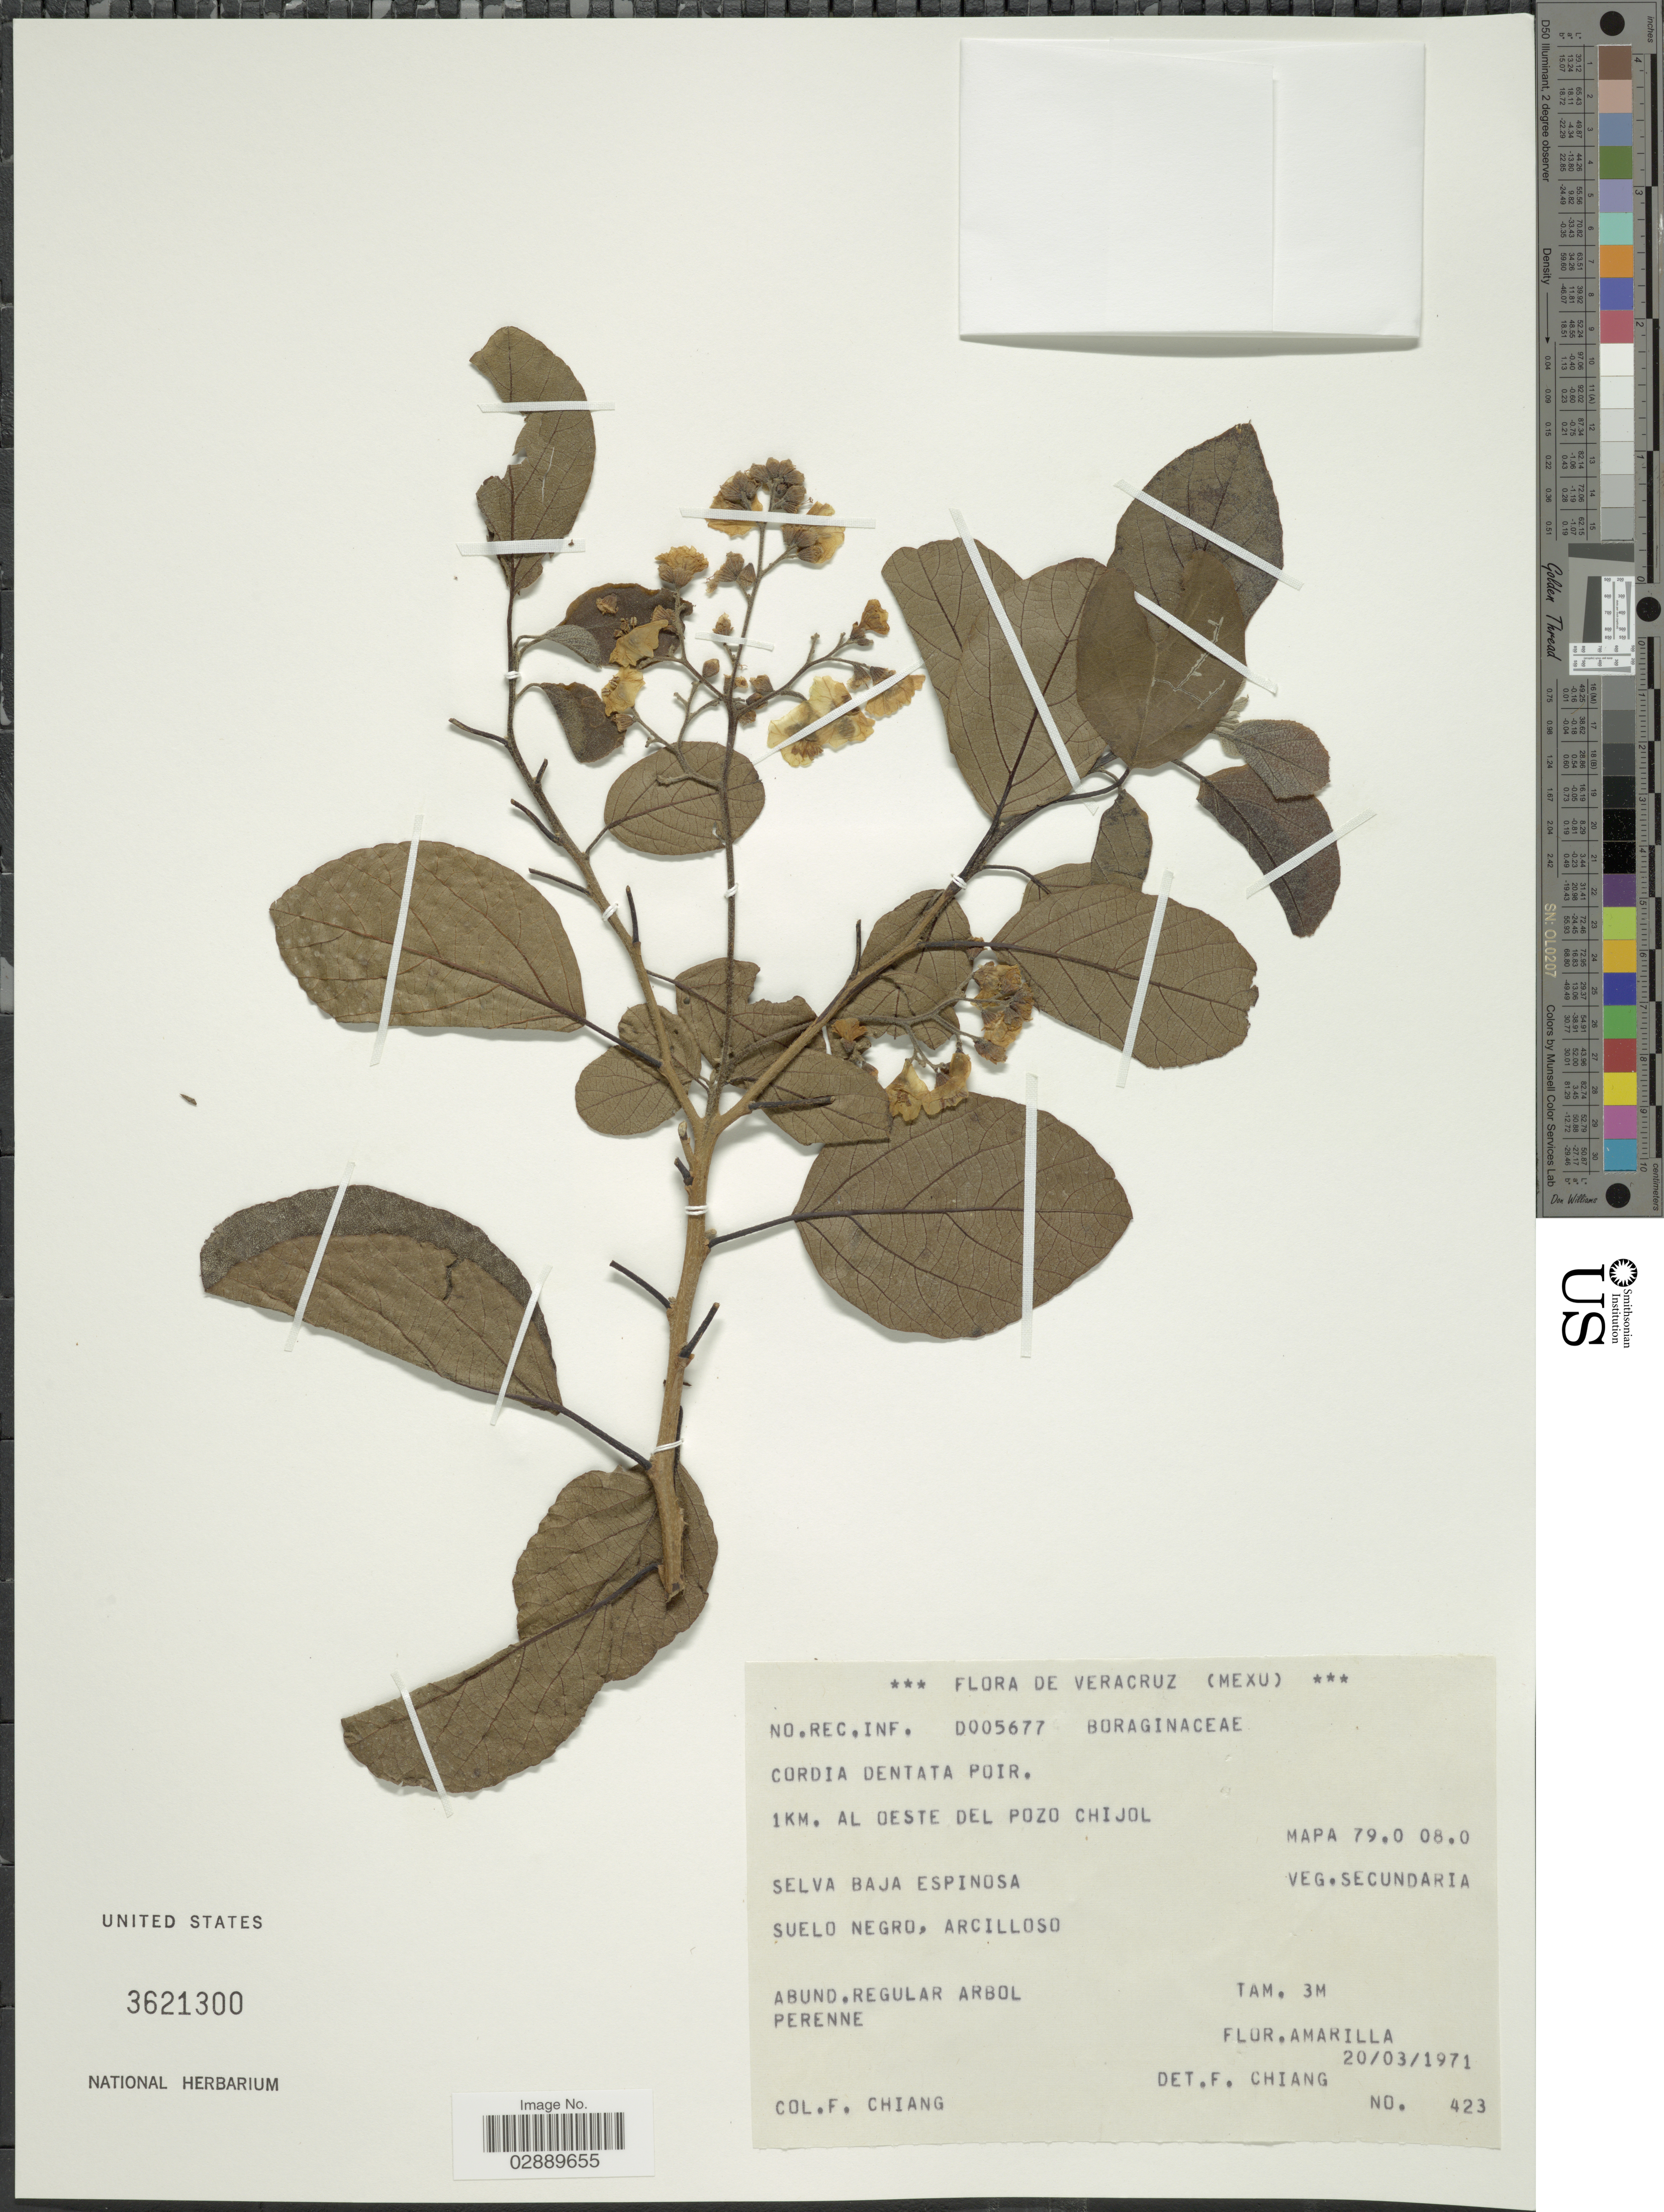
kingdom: Plantae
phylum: Tracheophyta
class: Magnoliopsida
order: Boraginales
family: Cordiaceae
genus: Cordia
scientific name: Cordia dentata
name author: Poir.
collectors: F. Chiang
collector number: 423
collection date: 1971-03-20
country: Mexico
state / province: Veracruz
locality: Veracruz. 1Km. al oeste del Pozo Chijol. Mapa 79.0 08.0 Selva Baja Espinosa, Suelo Negro, Arcilloso.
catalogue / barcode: US 3621300